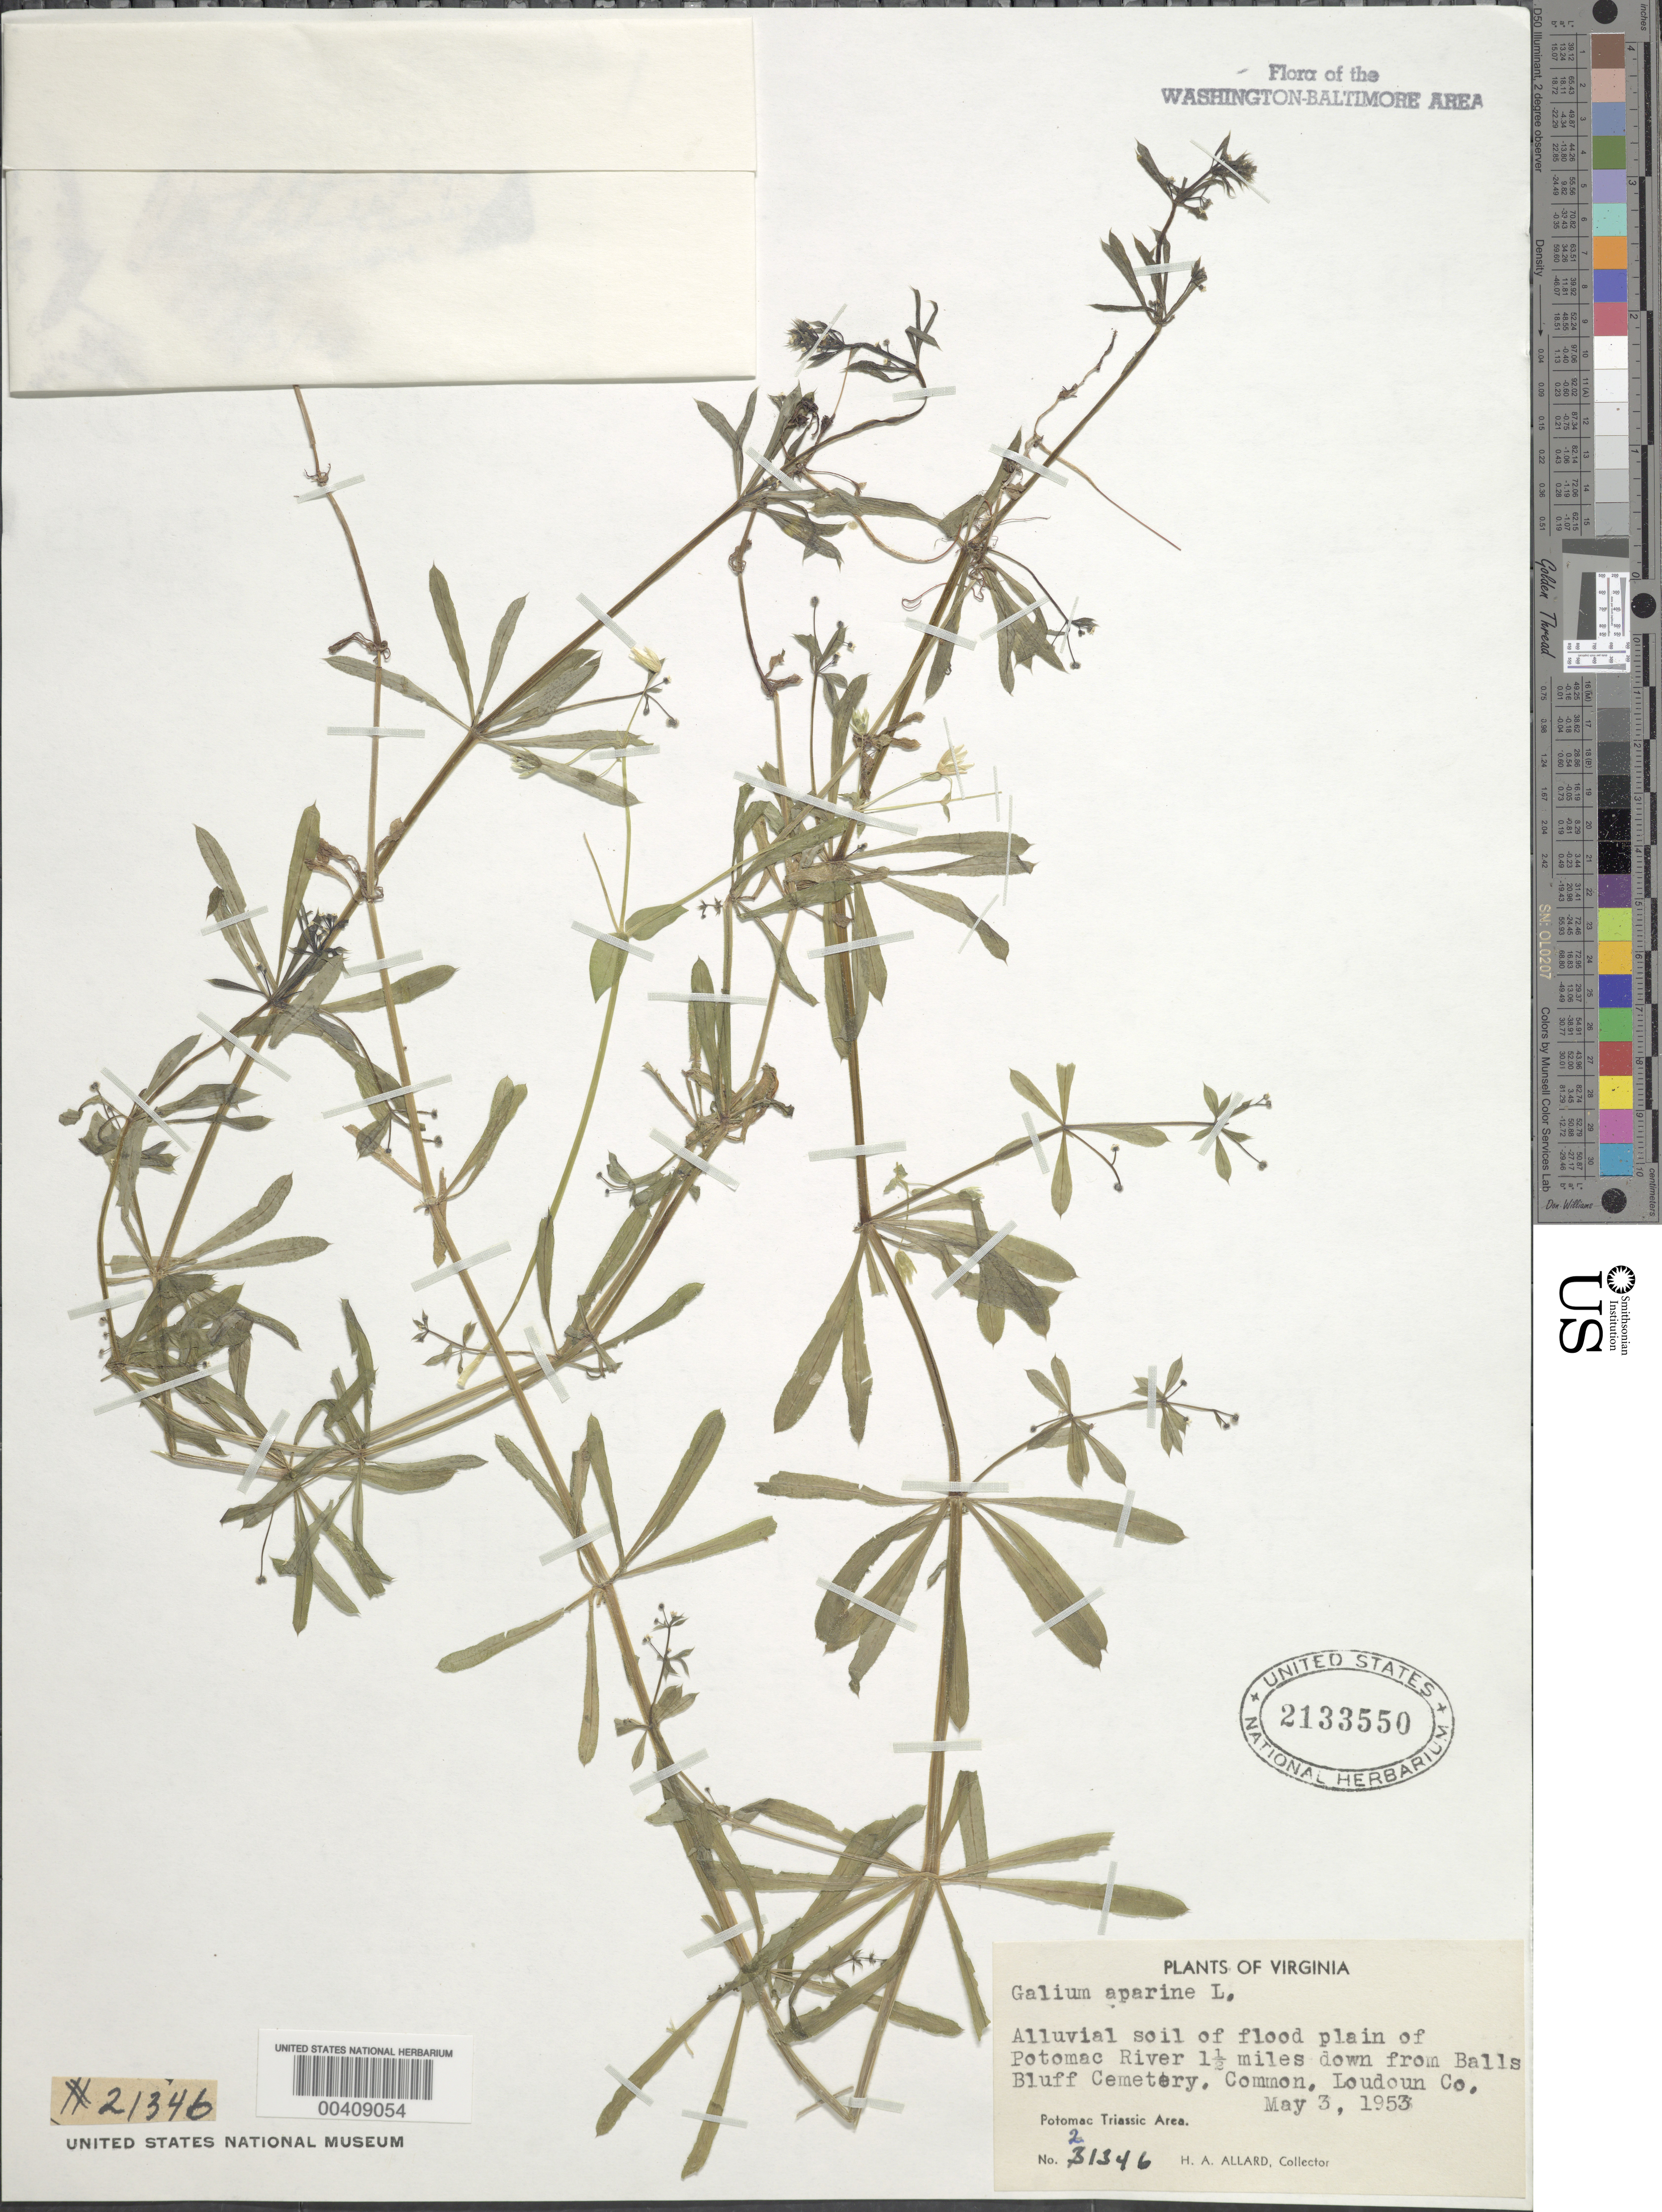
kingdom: Plantae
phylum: Tracheophyta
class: Magnoliopsida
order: Gentianales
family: Rubiaceae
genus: Galium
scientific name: Galium aparine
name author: L.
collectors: H. A. Allard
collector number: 21346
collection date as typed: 03 May 1953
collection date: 1953-05-03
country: United States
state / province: Virginia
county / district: Loudoun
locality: Near Balls Bluff Cemetery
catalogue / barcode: US 2133550